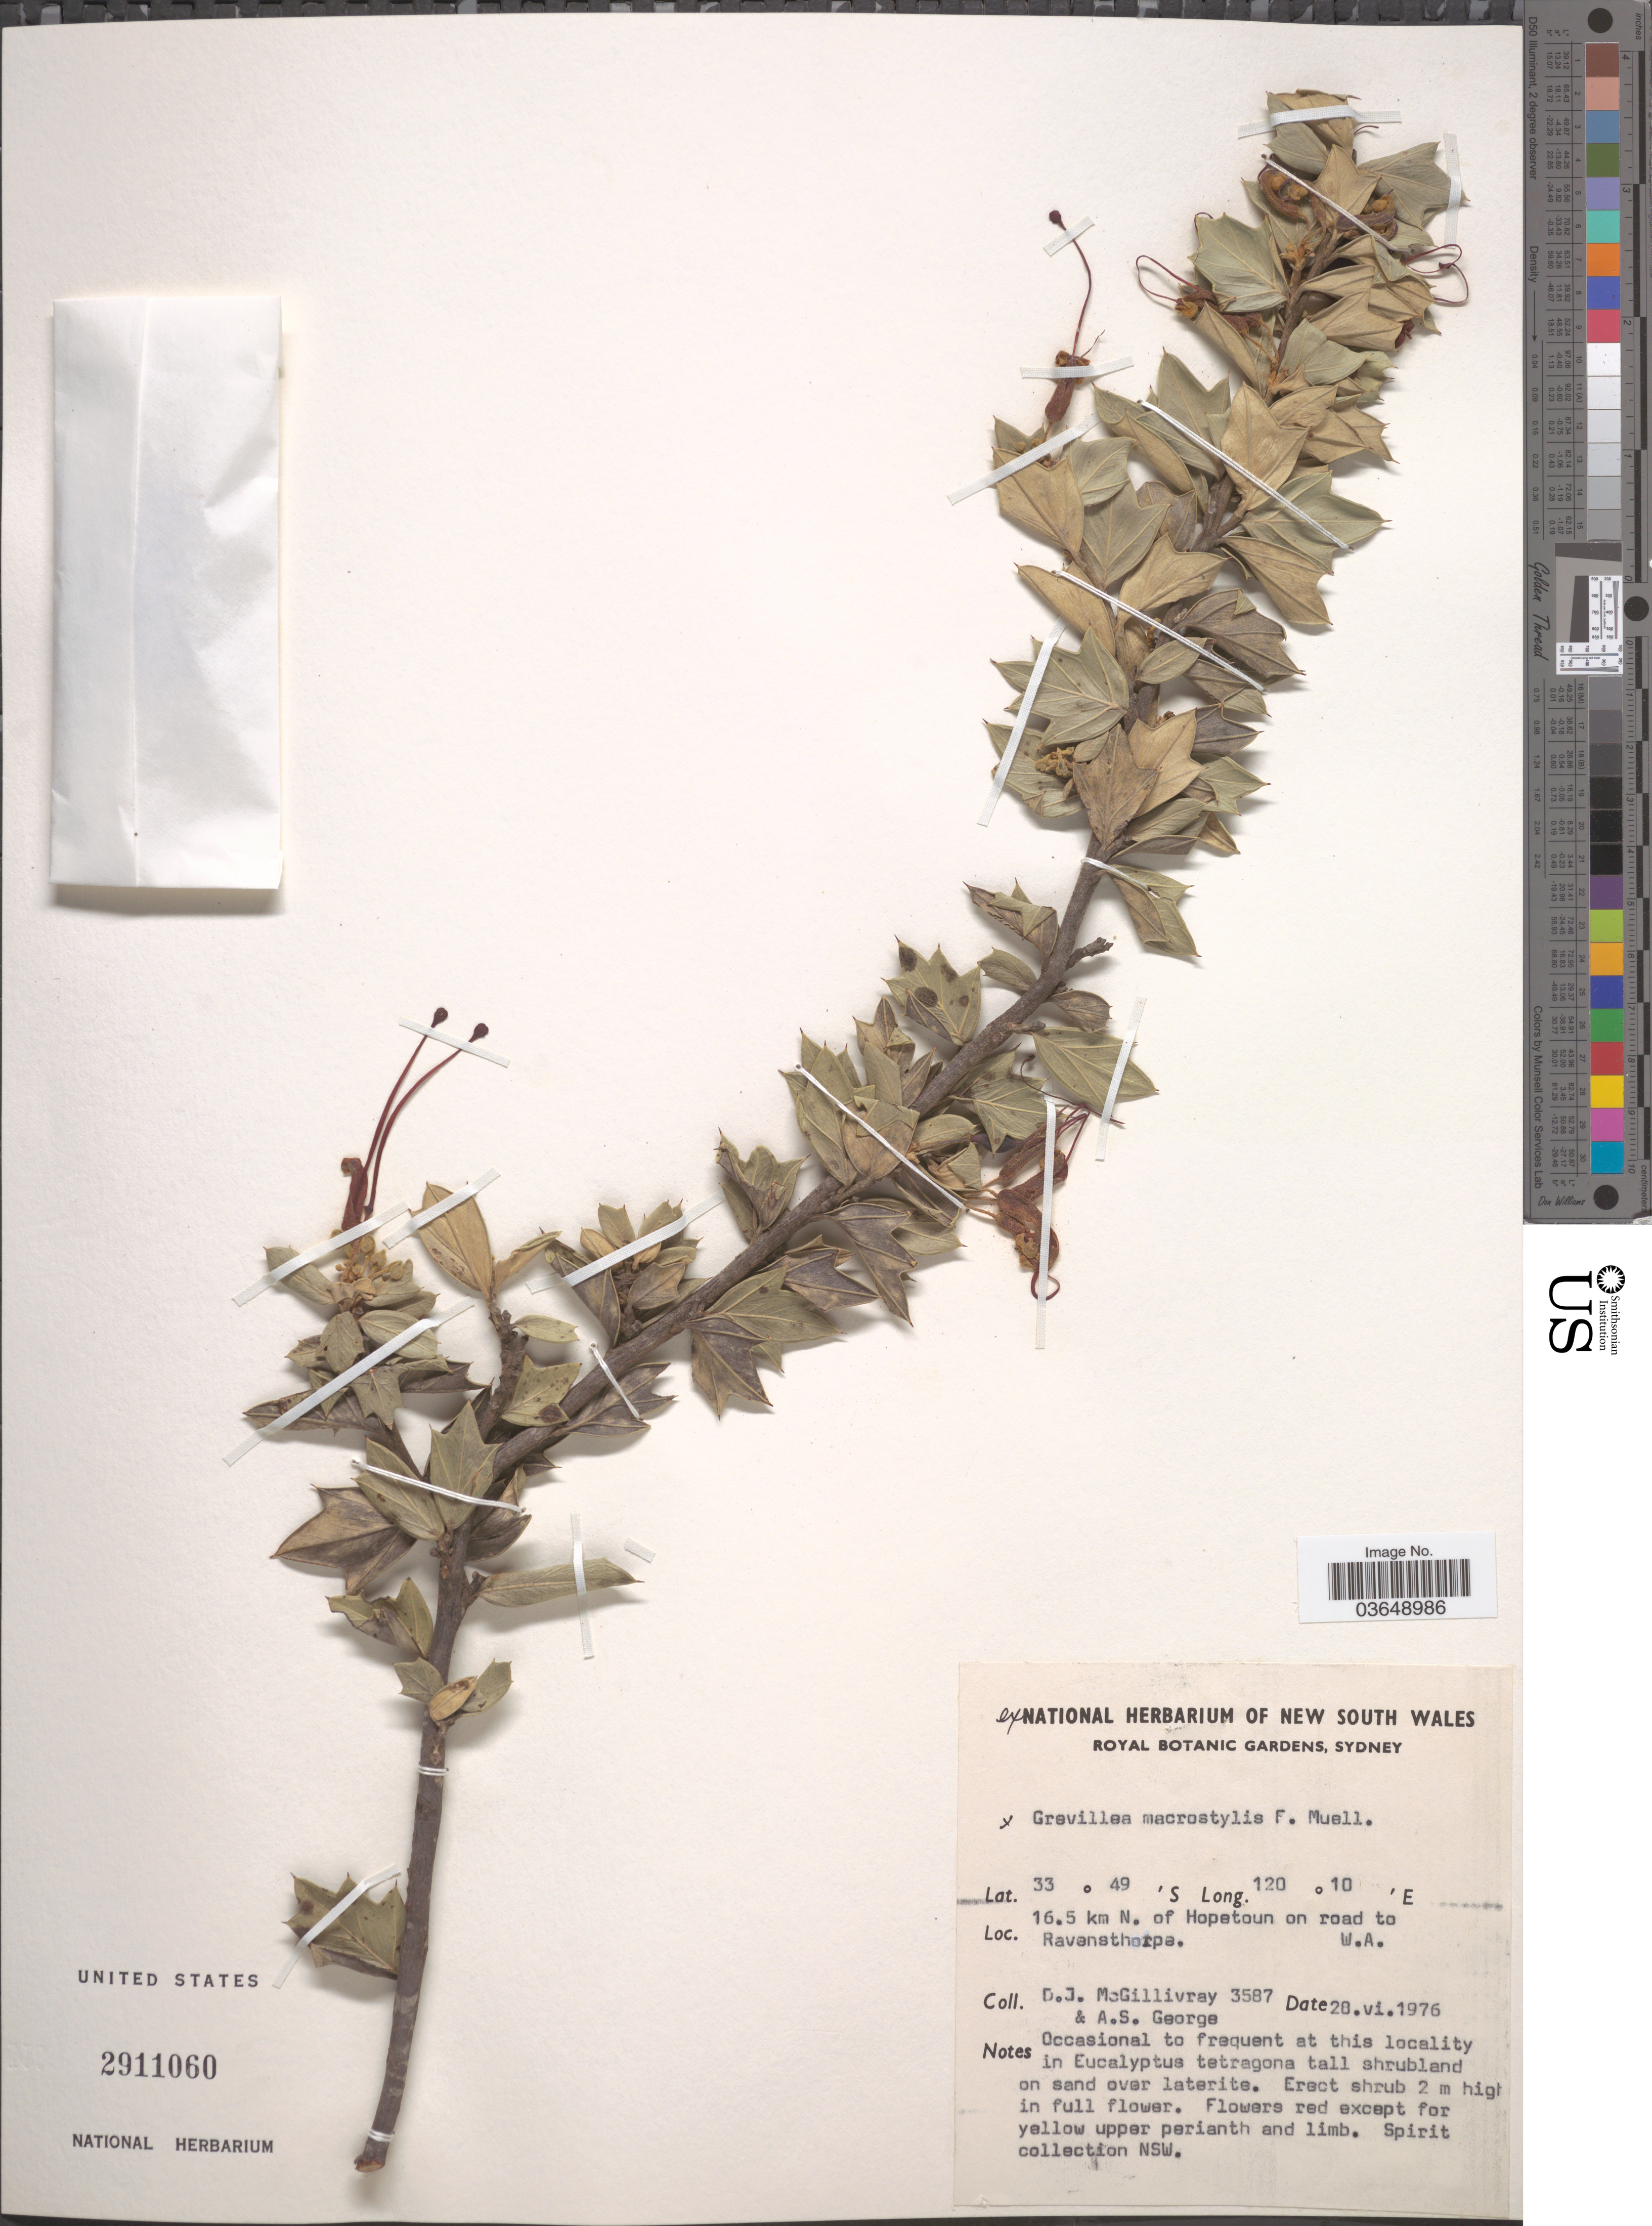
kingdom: Plantae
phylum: Tracheophyta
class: Magnoliopsida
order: Proteales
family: Proteaceae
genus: Grevillea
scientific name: Grevillea macrostylis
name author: F. Muell.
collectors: D. J. McGillivray & A. S. George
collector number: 3587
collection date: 1976-06-28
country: Australia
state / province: Western Australia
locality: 16.5 km N. of Hopetown on road to Ravensthorpe. W.A.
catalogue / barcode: US 2911060